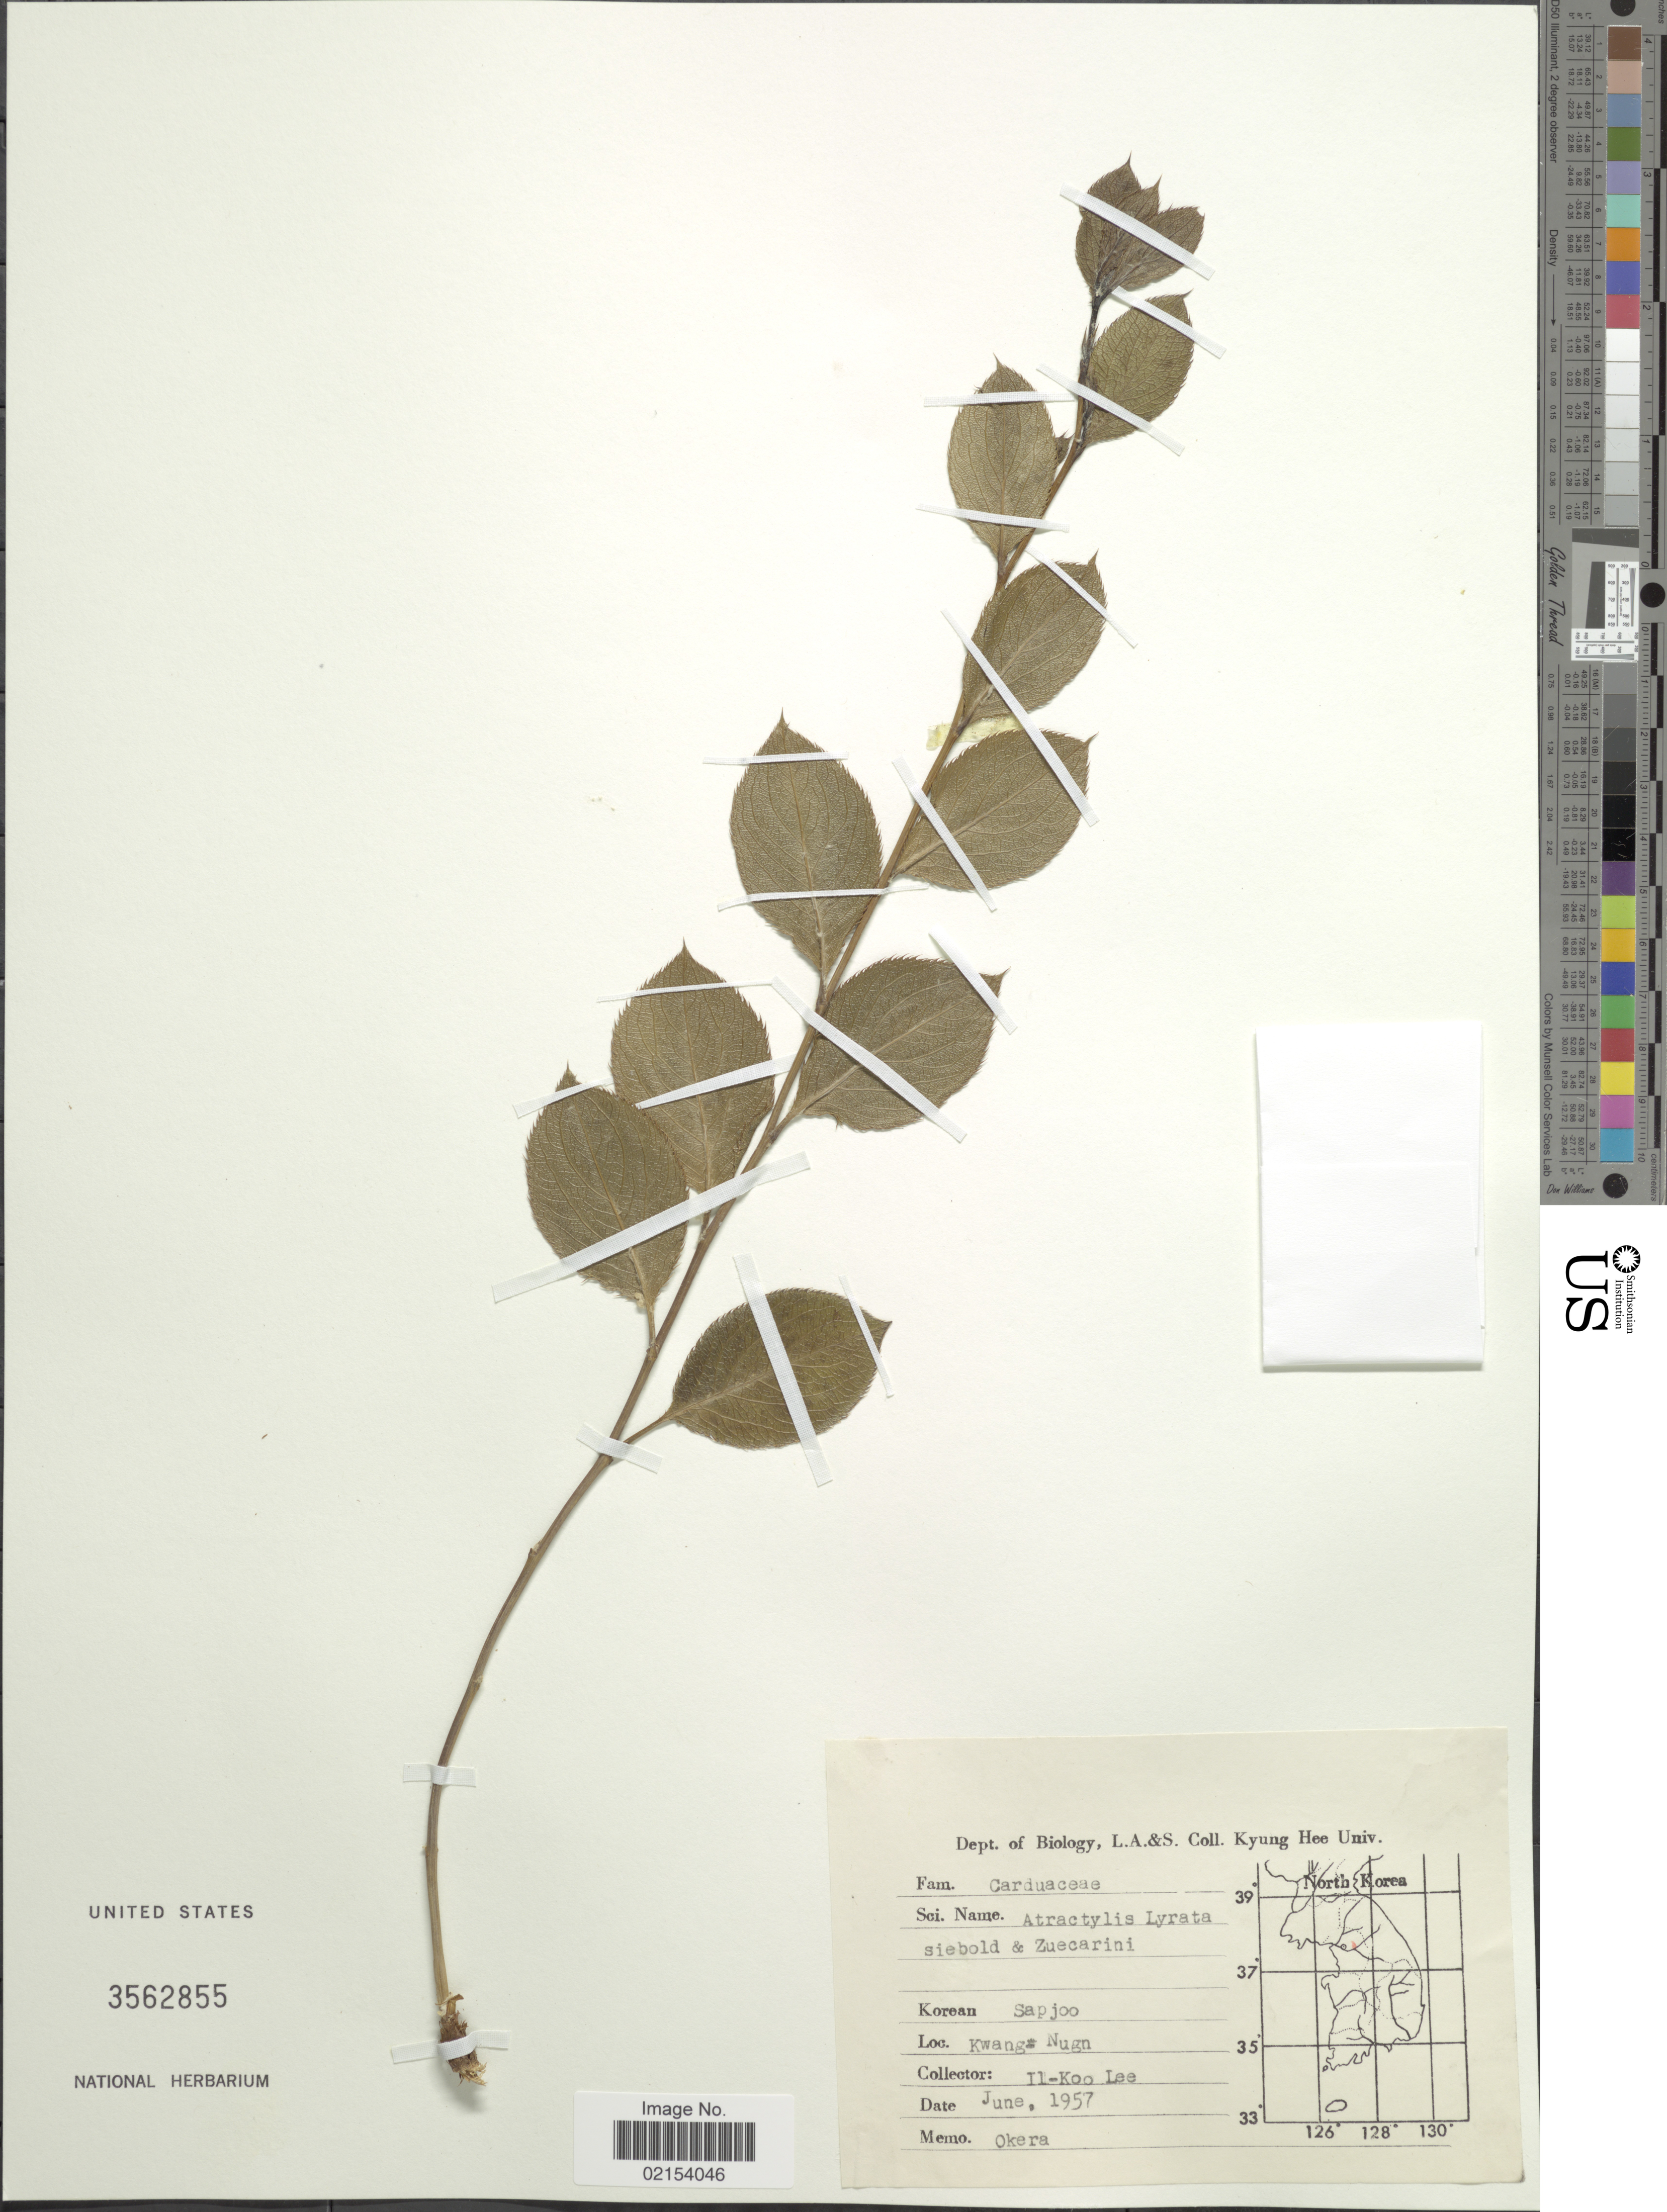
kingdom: Plantae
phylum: Tracheophyta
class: Magnoliopsida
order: Asterales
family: Asteraceae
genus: Atractylodes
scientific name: Atractylodes lancea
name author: (Thunb.) DC.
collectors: Il-Ko Lee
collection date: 1957-06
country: South Korea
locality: Kwang Nugn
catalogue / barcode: US 3562855